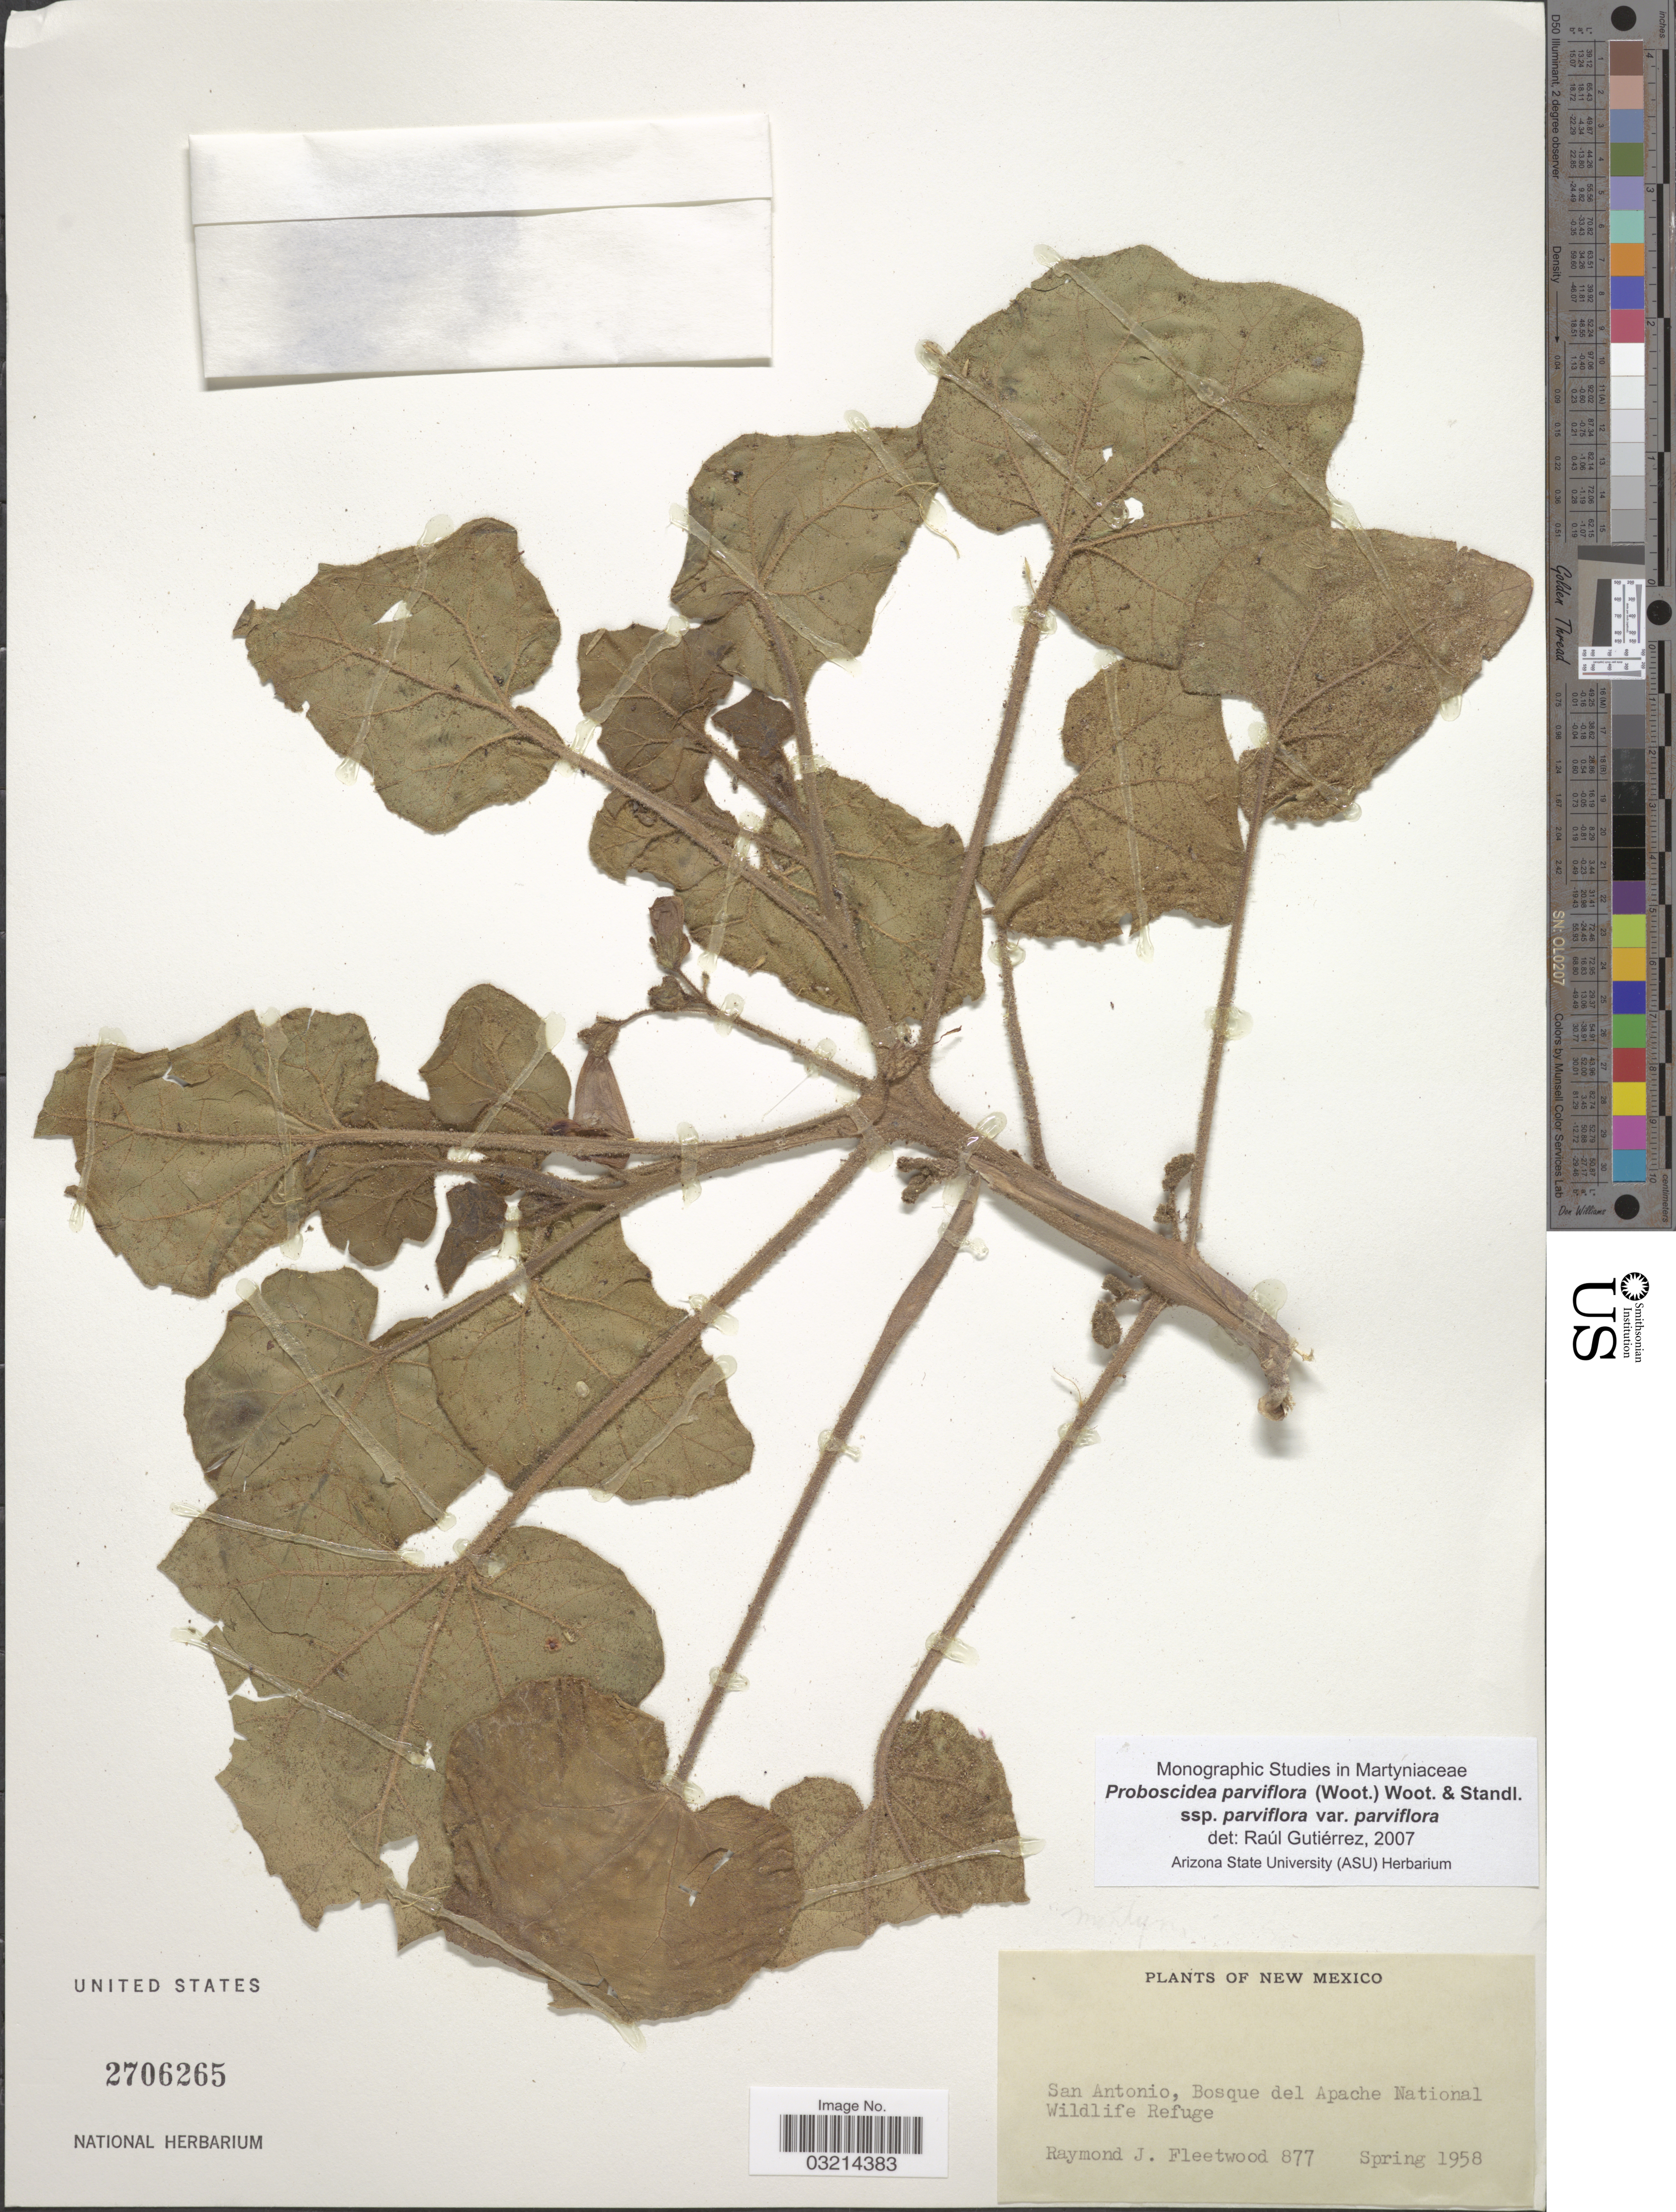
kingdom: Plantae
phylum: Tracheophyta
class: Magnoliopsida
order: Lamiales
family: Martyniaceae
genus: Proboscidea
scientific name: Proboscidea parviflora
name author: (Wooton) Wooton & Standl.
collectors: R. J. Fleetwood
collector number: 877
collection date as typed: Spring 1958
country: United States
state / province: New Mexico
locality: San Antonio, Bosque del Apache National Wildlife Refuge.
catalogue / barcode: US 2706265